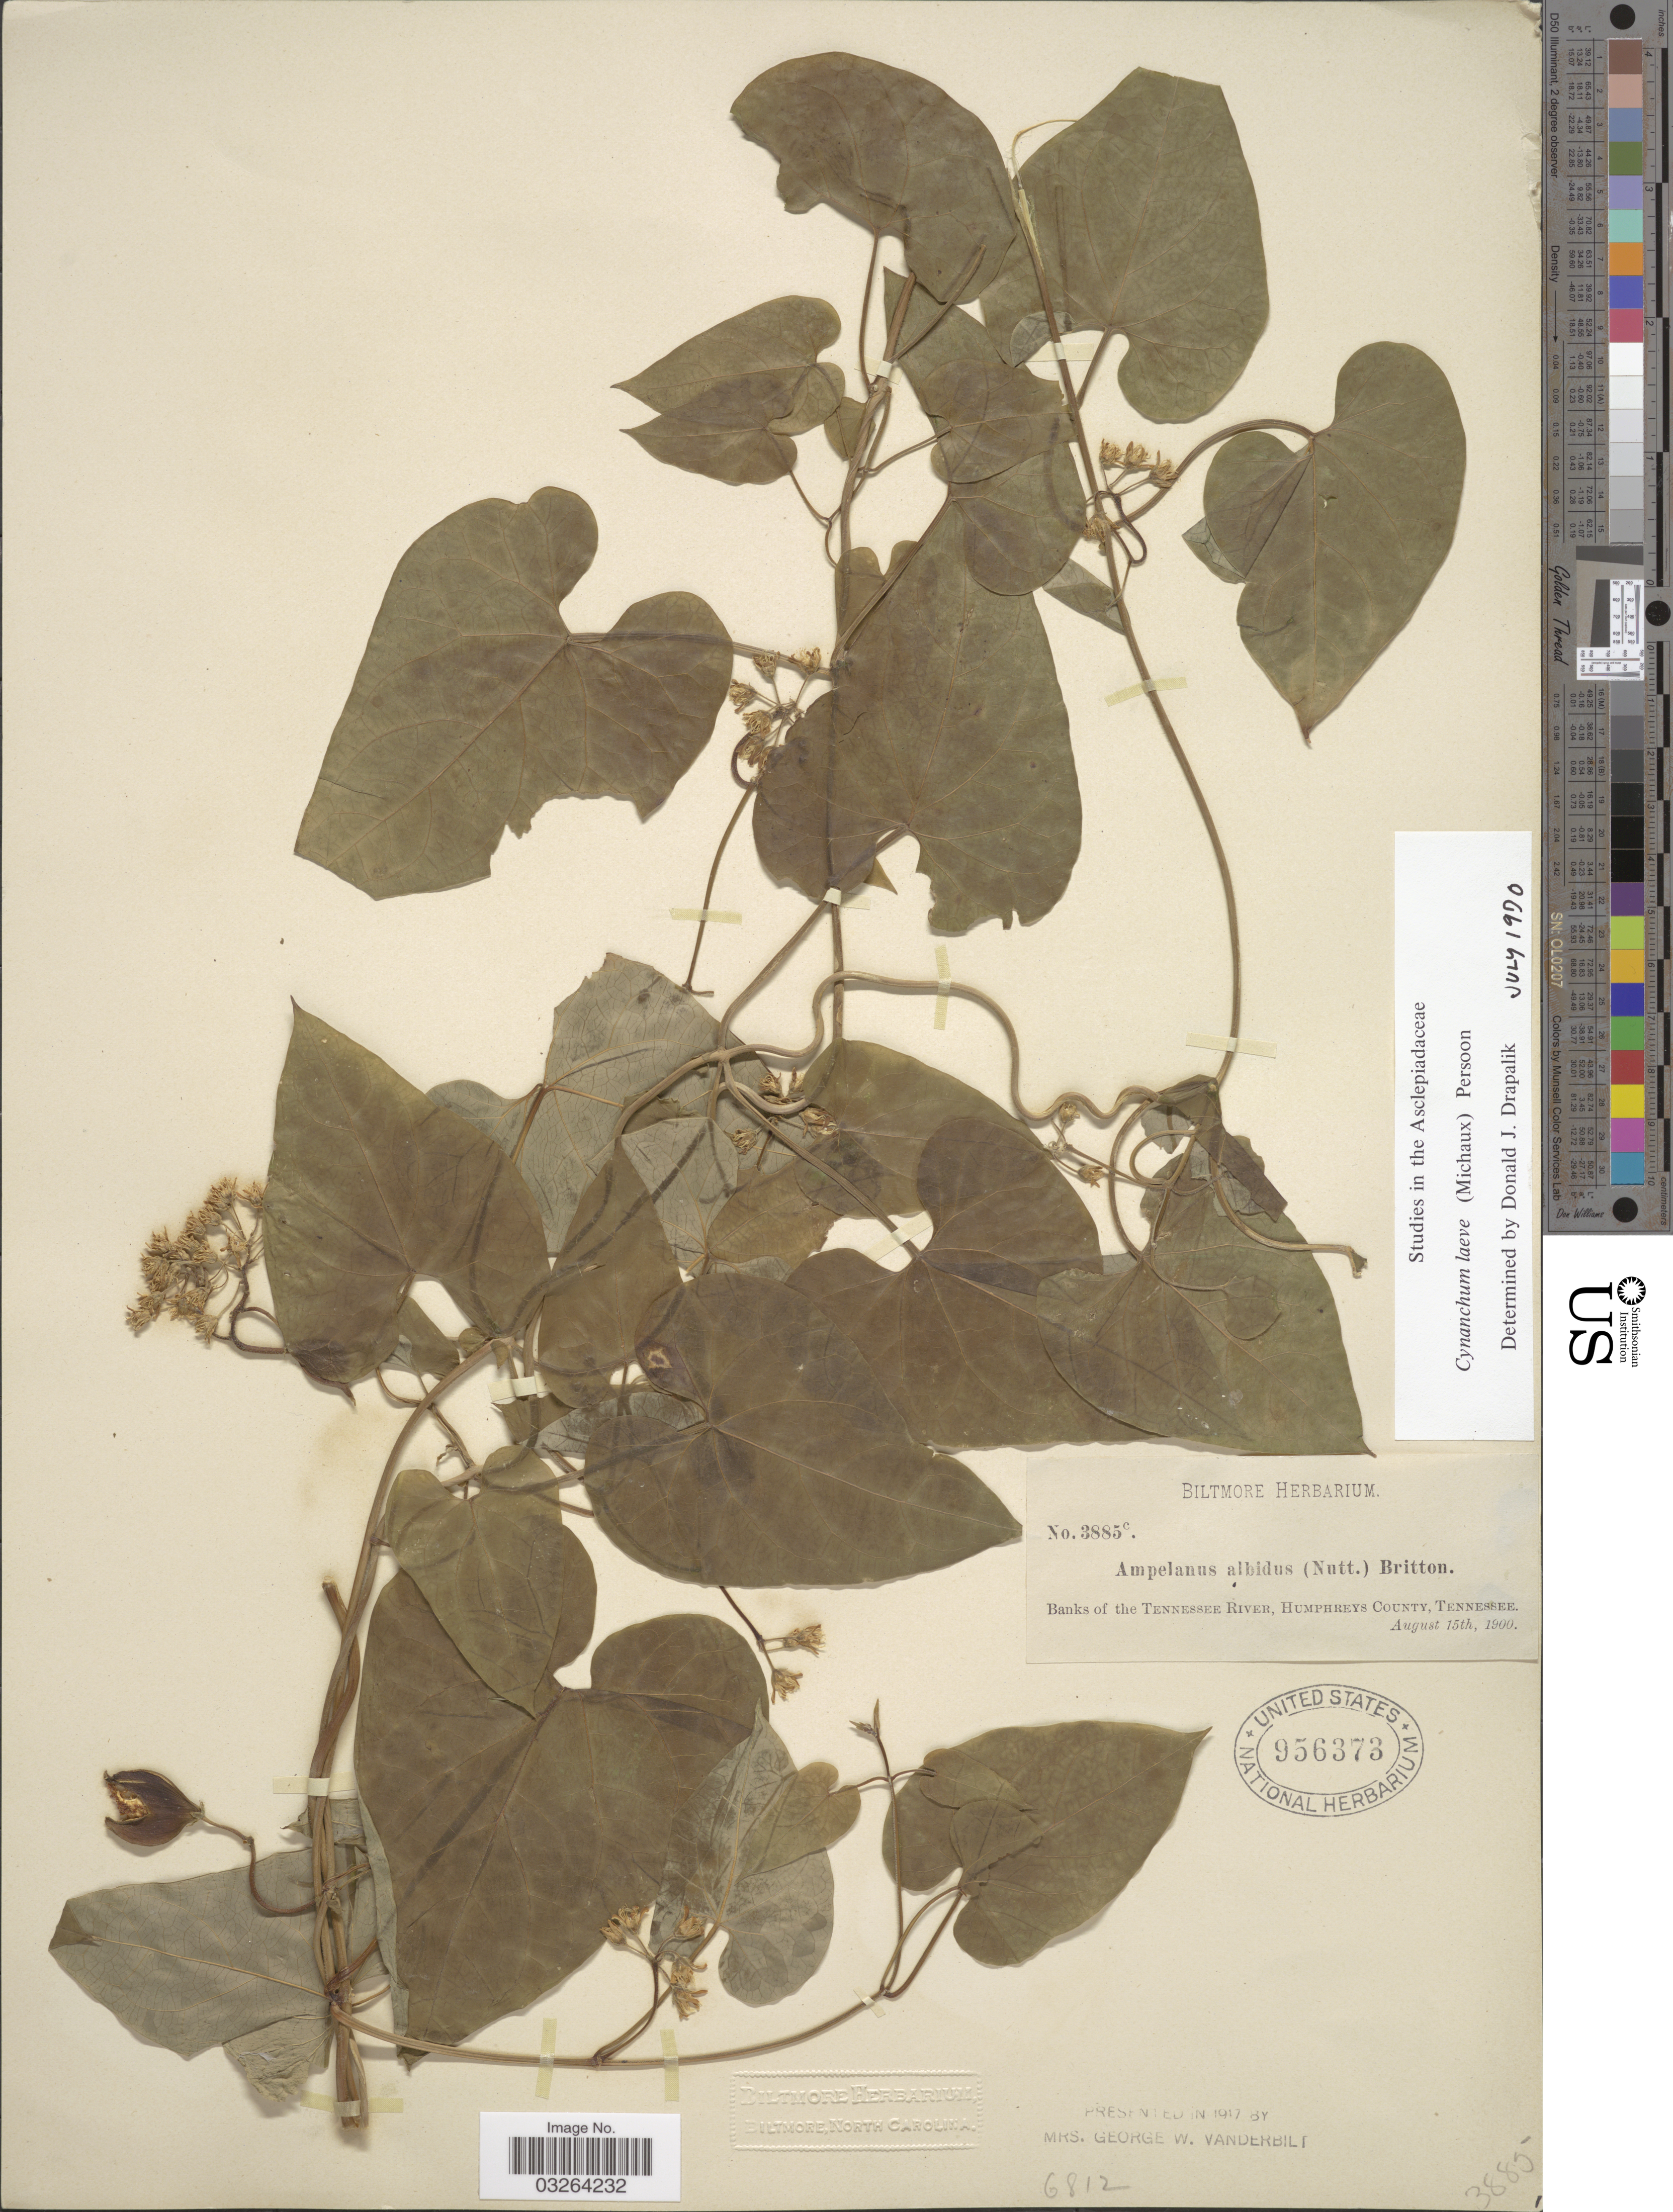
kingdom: Plantae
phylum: Tracheophyta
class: Magnoliopsida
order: Gentianales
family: Apocynaceae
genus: Cynanchum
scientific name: Cynanchum laeve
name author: (Michx.) Pers.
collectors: ex herb. Biltmore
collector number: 3885c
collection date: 1900-08-15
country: United States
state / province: Tennessee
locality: Banks of the Tennessee River, Humphreys County.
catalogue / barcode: US 956373